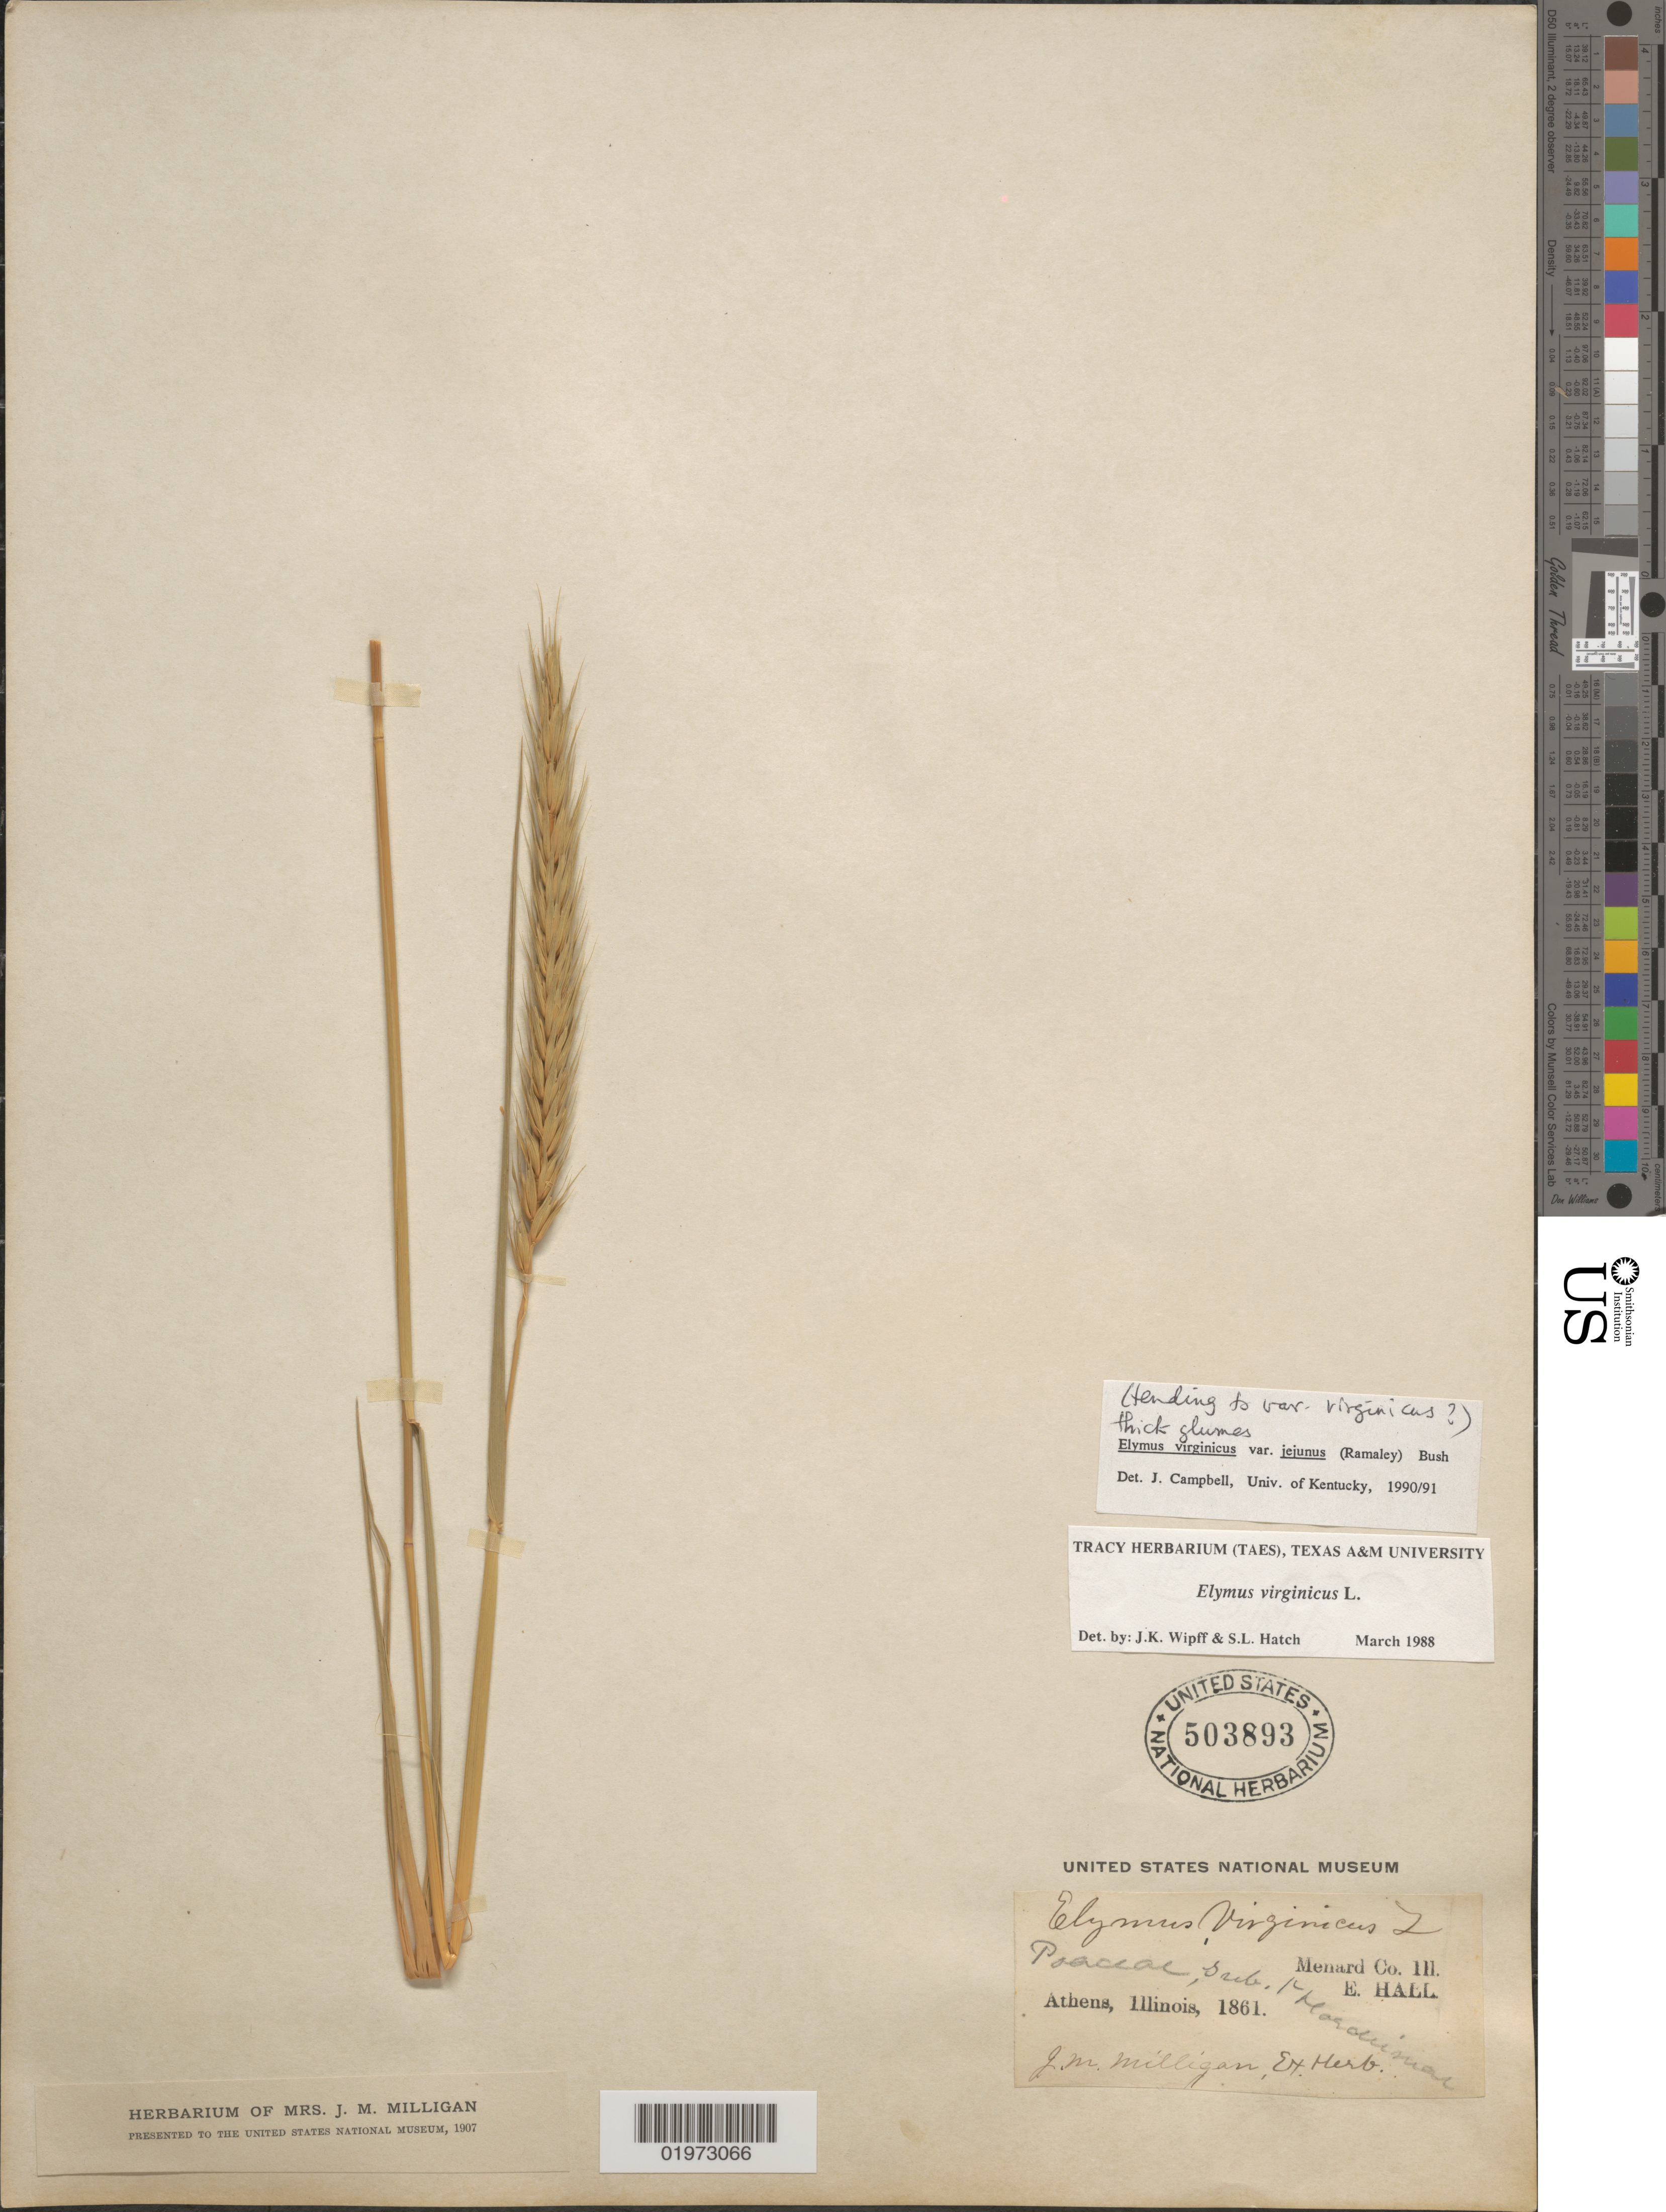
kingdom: Plantae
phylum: Tracheophyta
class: Liliopsida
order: Poales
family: Poaceae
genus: Elymus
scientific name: Elymus virginicus var. virginicus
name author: L.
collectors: E. Hall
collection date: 1861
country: United States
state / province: Illinois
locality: Athens. Menard Co.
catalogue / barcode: US 503893